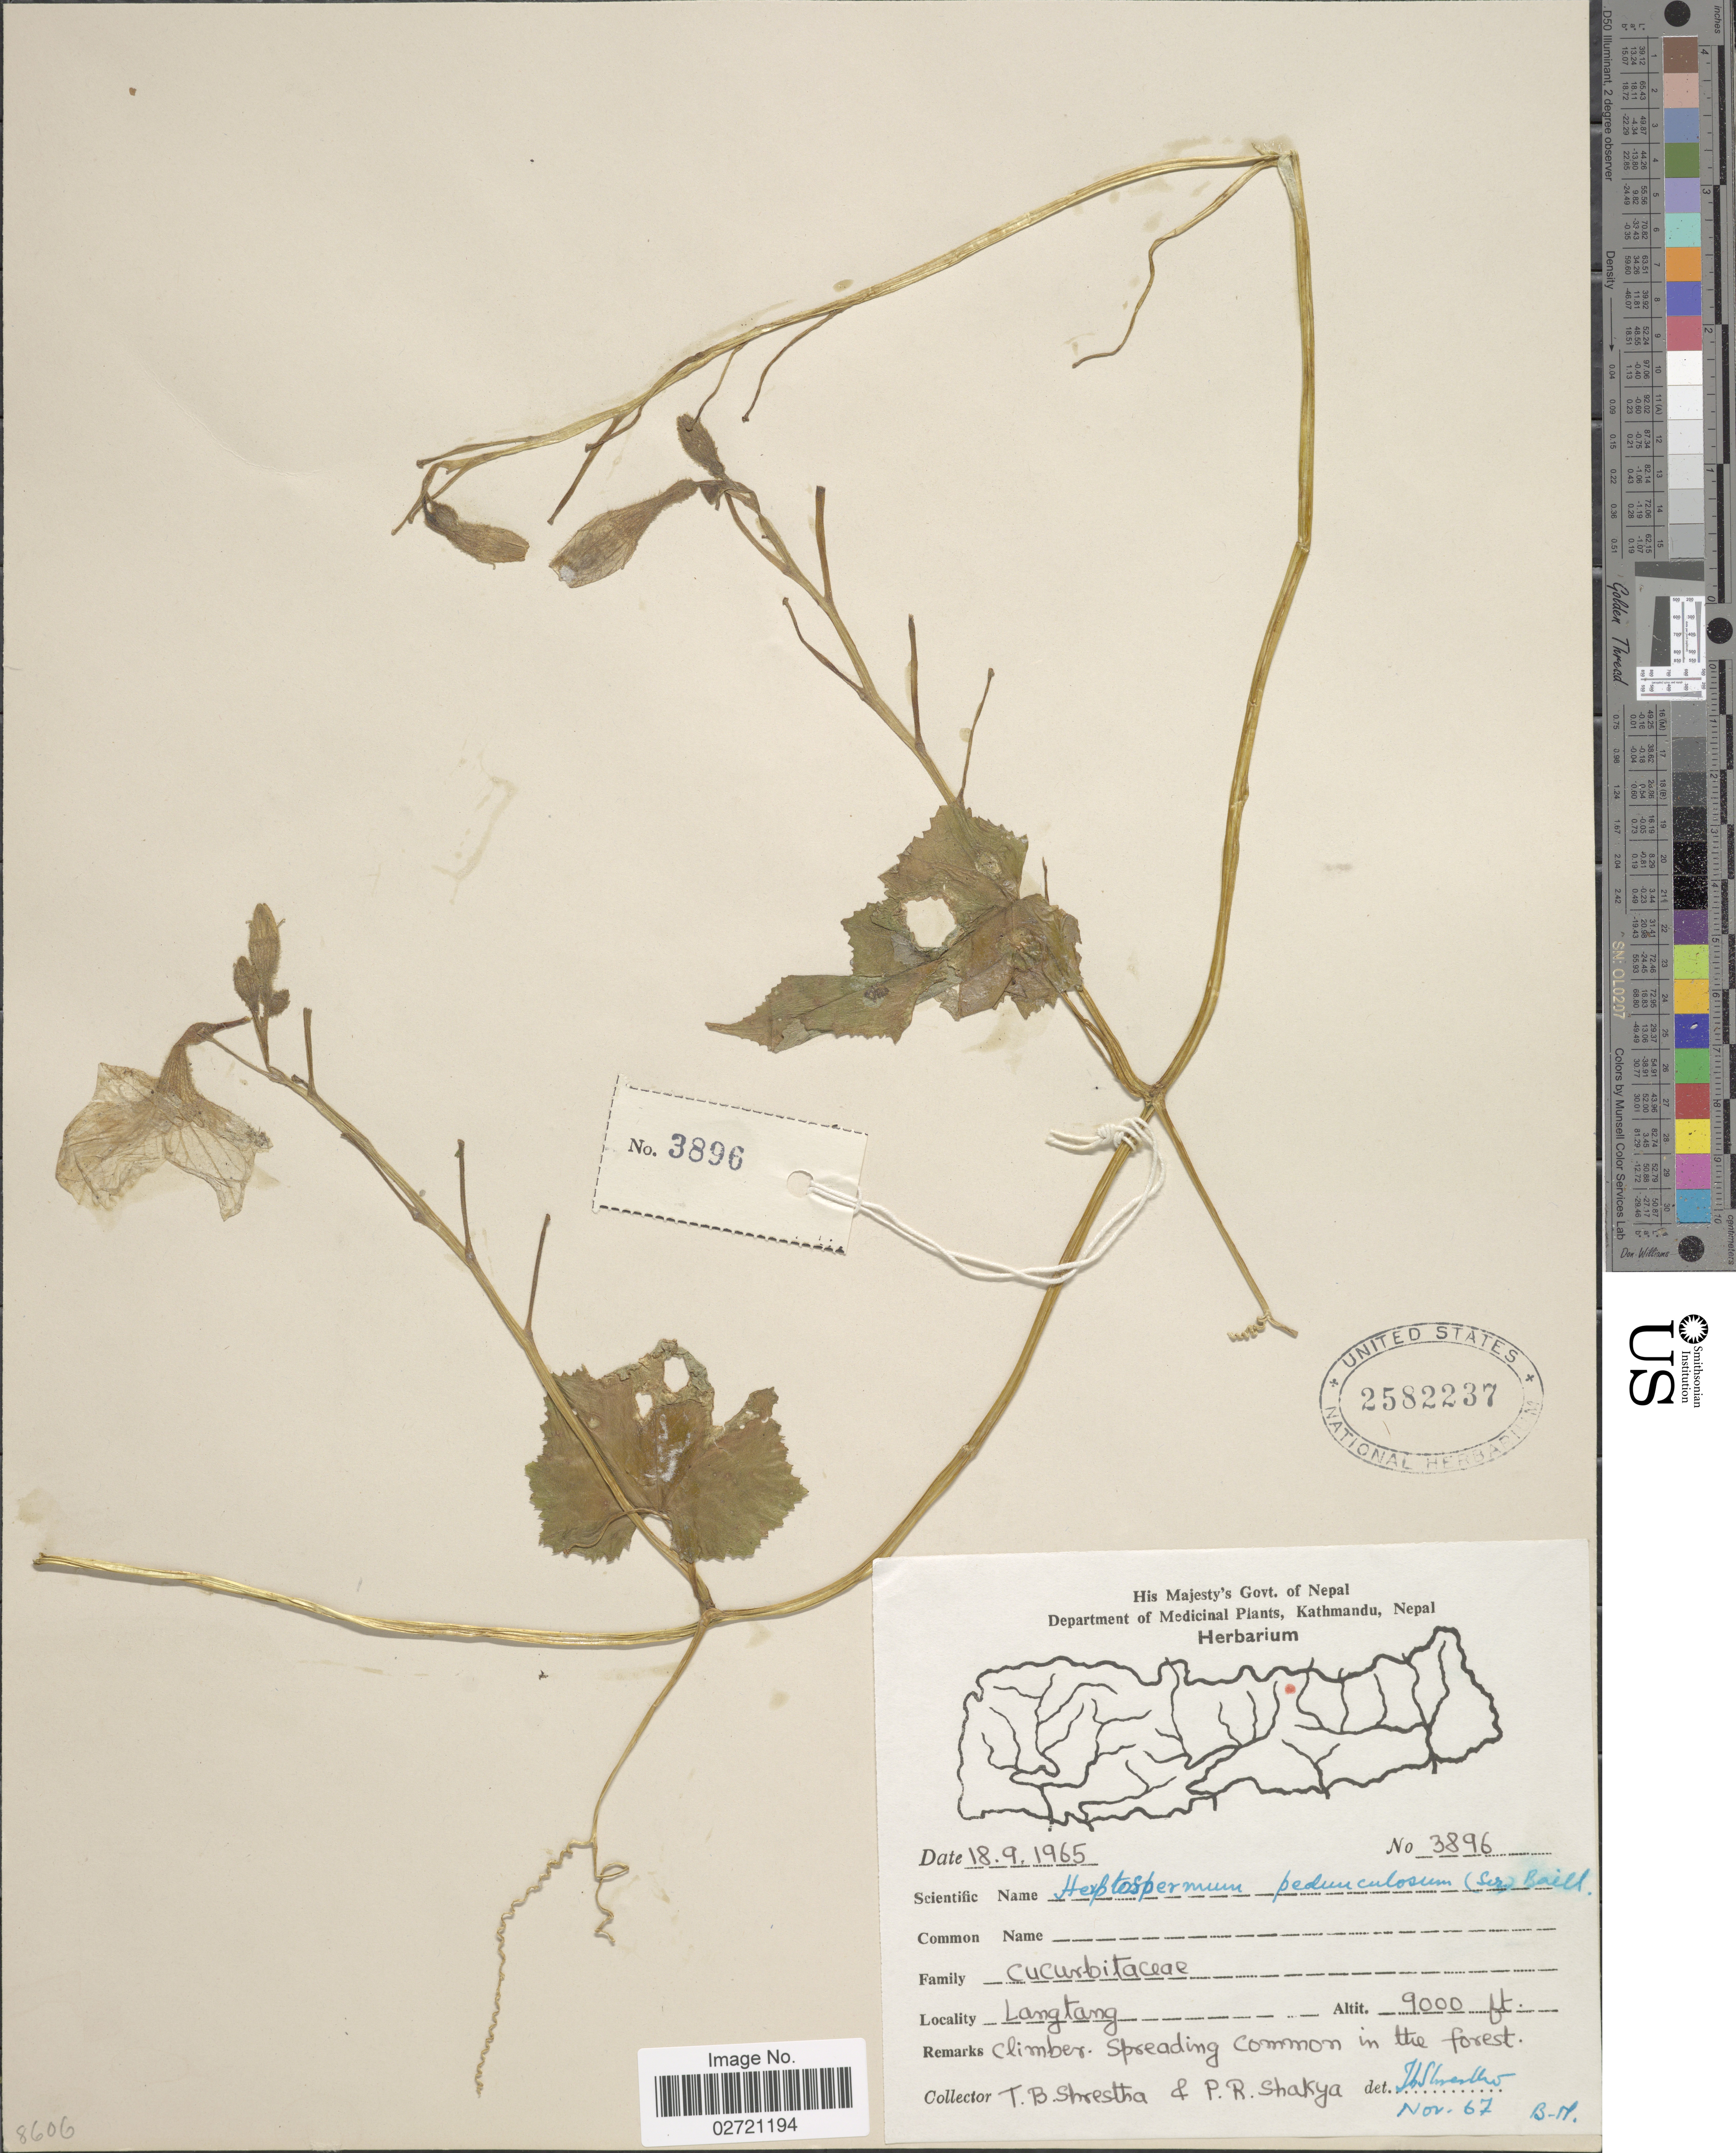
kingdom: Plantae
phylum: Tracheophyta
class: Magnoliopsida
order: Cucurbitales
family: Cucurbitaceae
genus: Herpetospermum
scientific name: Herpetospermum pedunculosum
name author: (Ser.) C.B. Clarke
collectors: T. B. Shrestha & P. Shakya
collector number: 3896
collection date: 1965-09-18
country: Nepal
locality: Langtang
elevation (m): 2743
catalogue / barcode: US 2582237